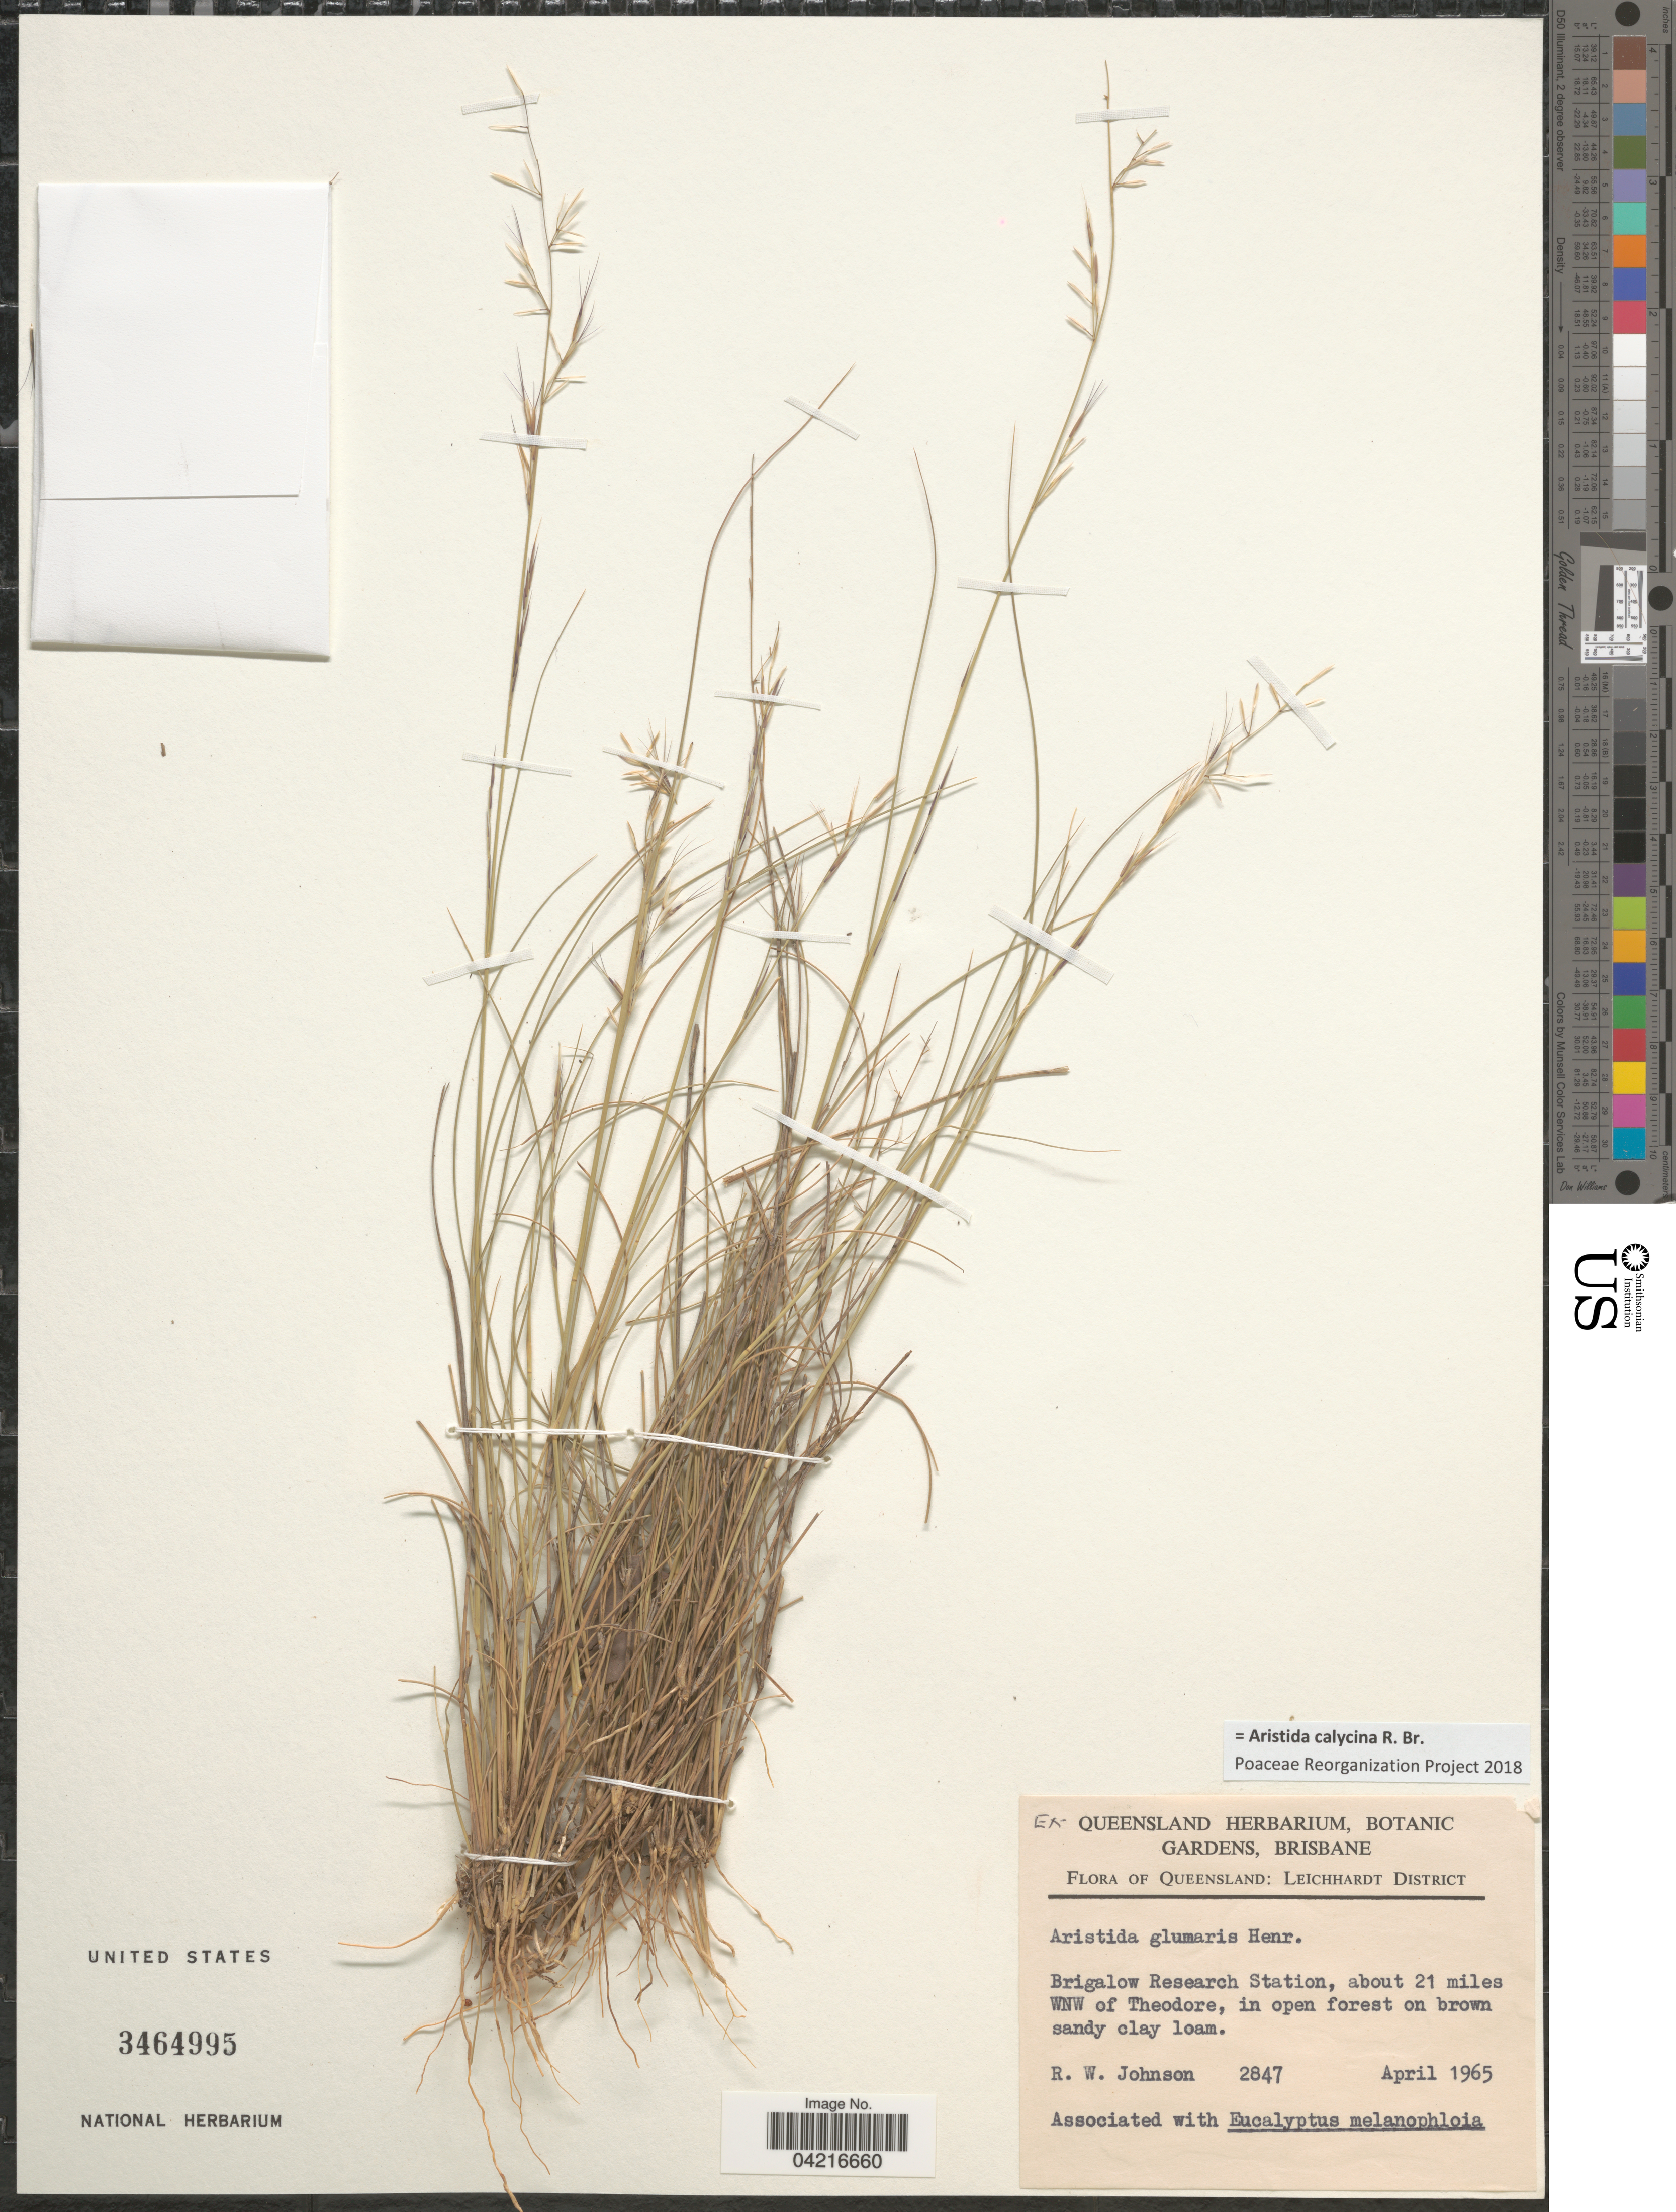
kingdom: Plantae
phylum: Tracheophyta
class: Liliopsida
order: Poales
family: Poaceae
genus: Aristida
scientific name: Aristida calycina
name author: R. Br.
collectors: R. W. Johnson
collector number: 2847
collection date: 1965-04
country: Australia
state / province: Queensland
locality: Leichhardt District. Brigalow Research Station, about 21 miles WNW of Theodore.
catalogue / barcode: US 3464995